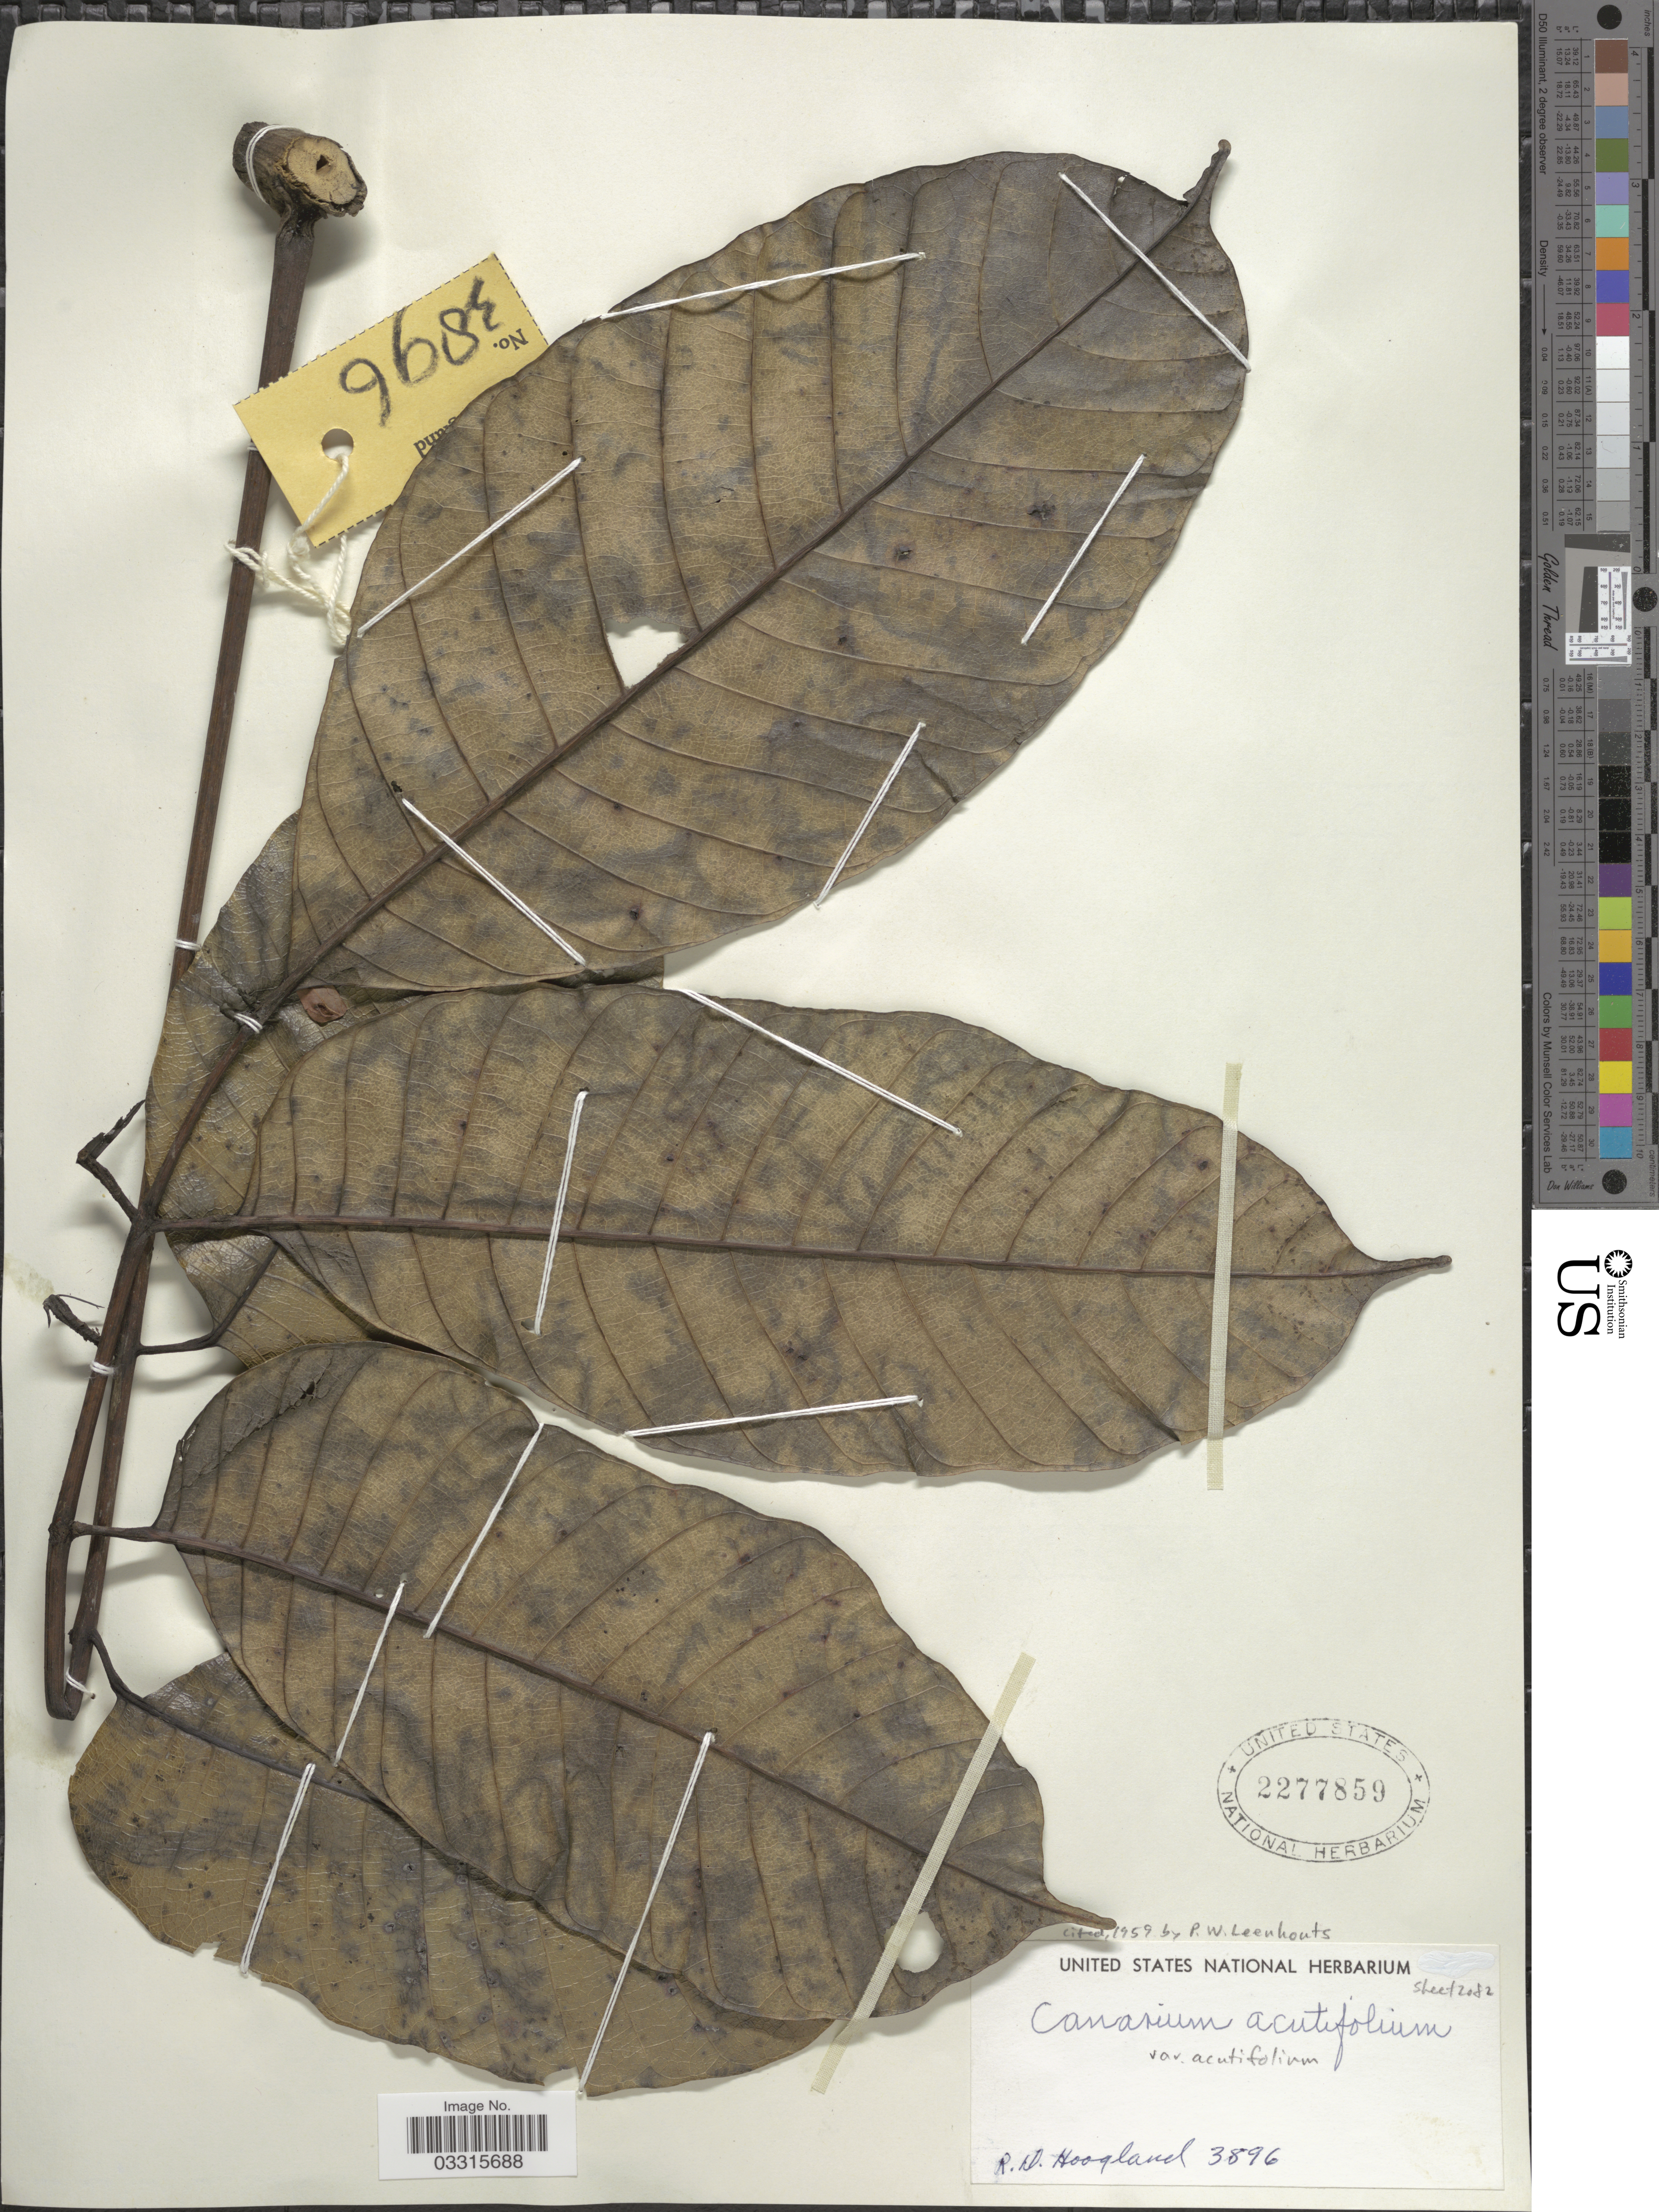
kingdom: Plantae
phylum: Tracheophyta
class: Magnoliopsida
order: Sapindales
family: Burseraceae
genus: Canarium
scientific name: Canarium acutifolium var. acutifolium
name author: (DC.) Merr.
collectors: R. D. Hoogland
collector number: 3896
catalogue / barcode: US 2277859